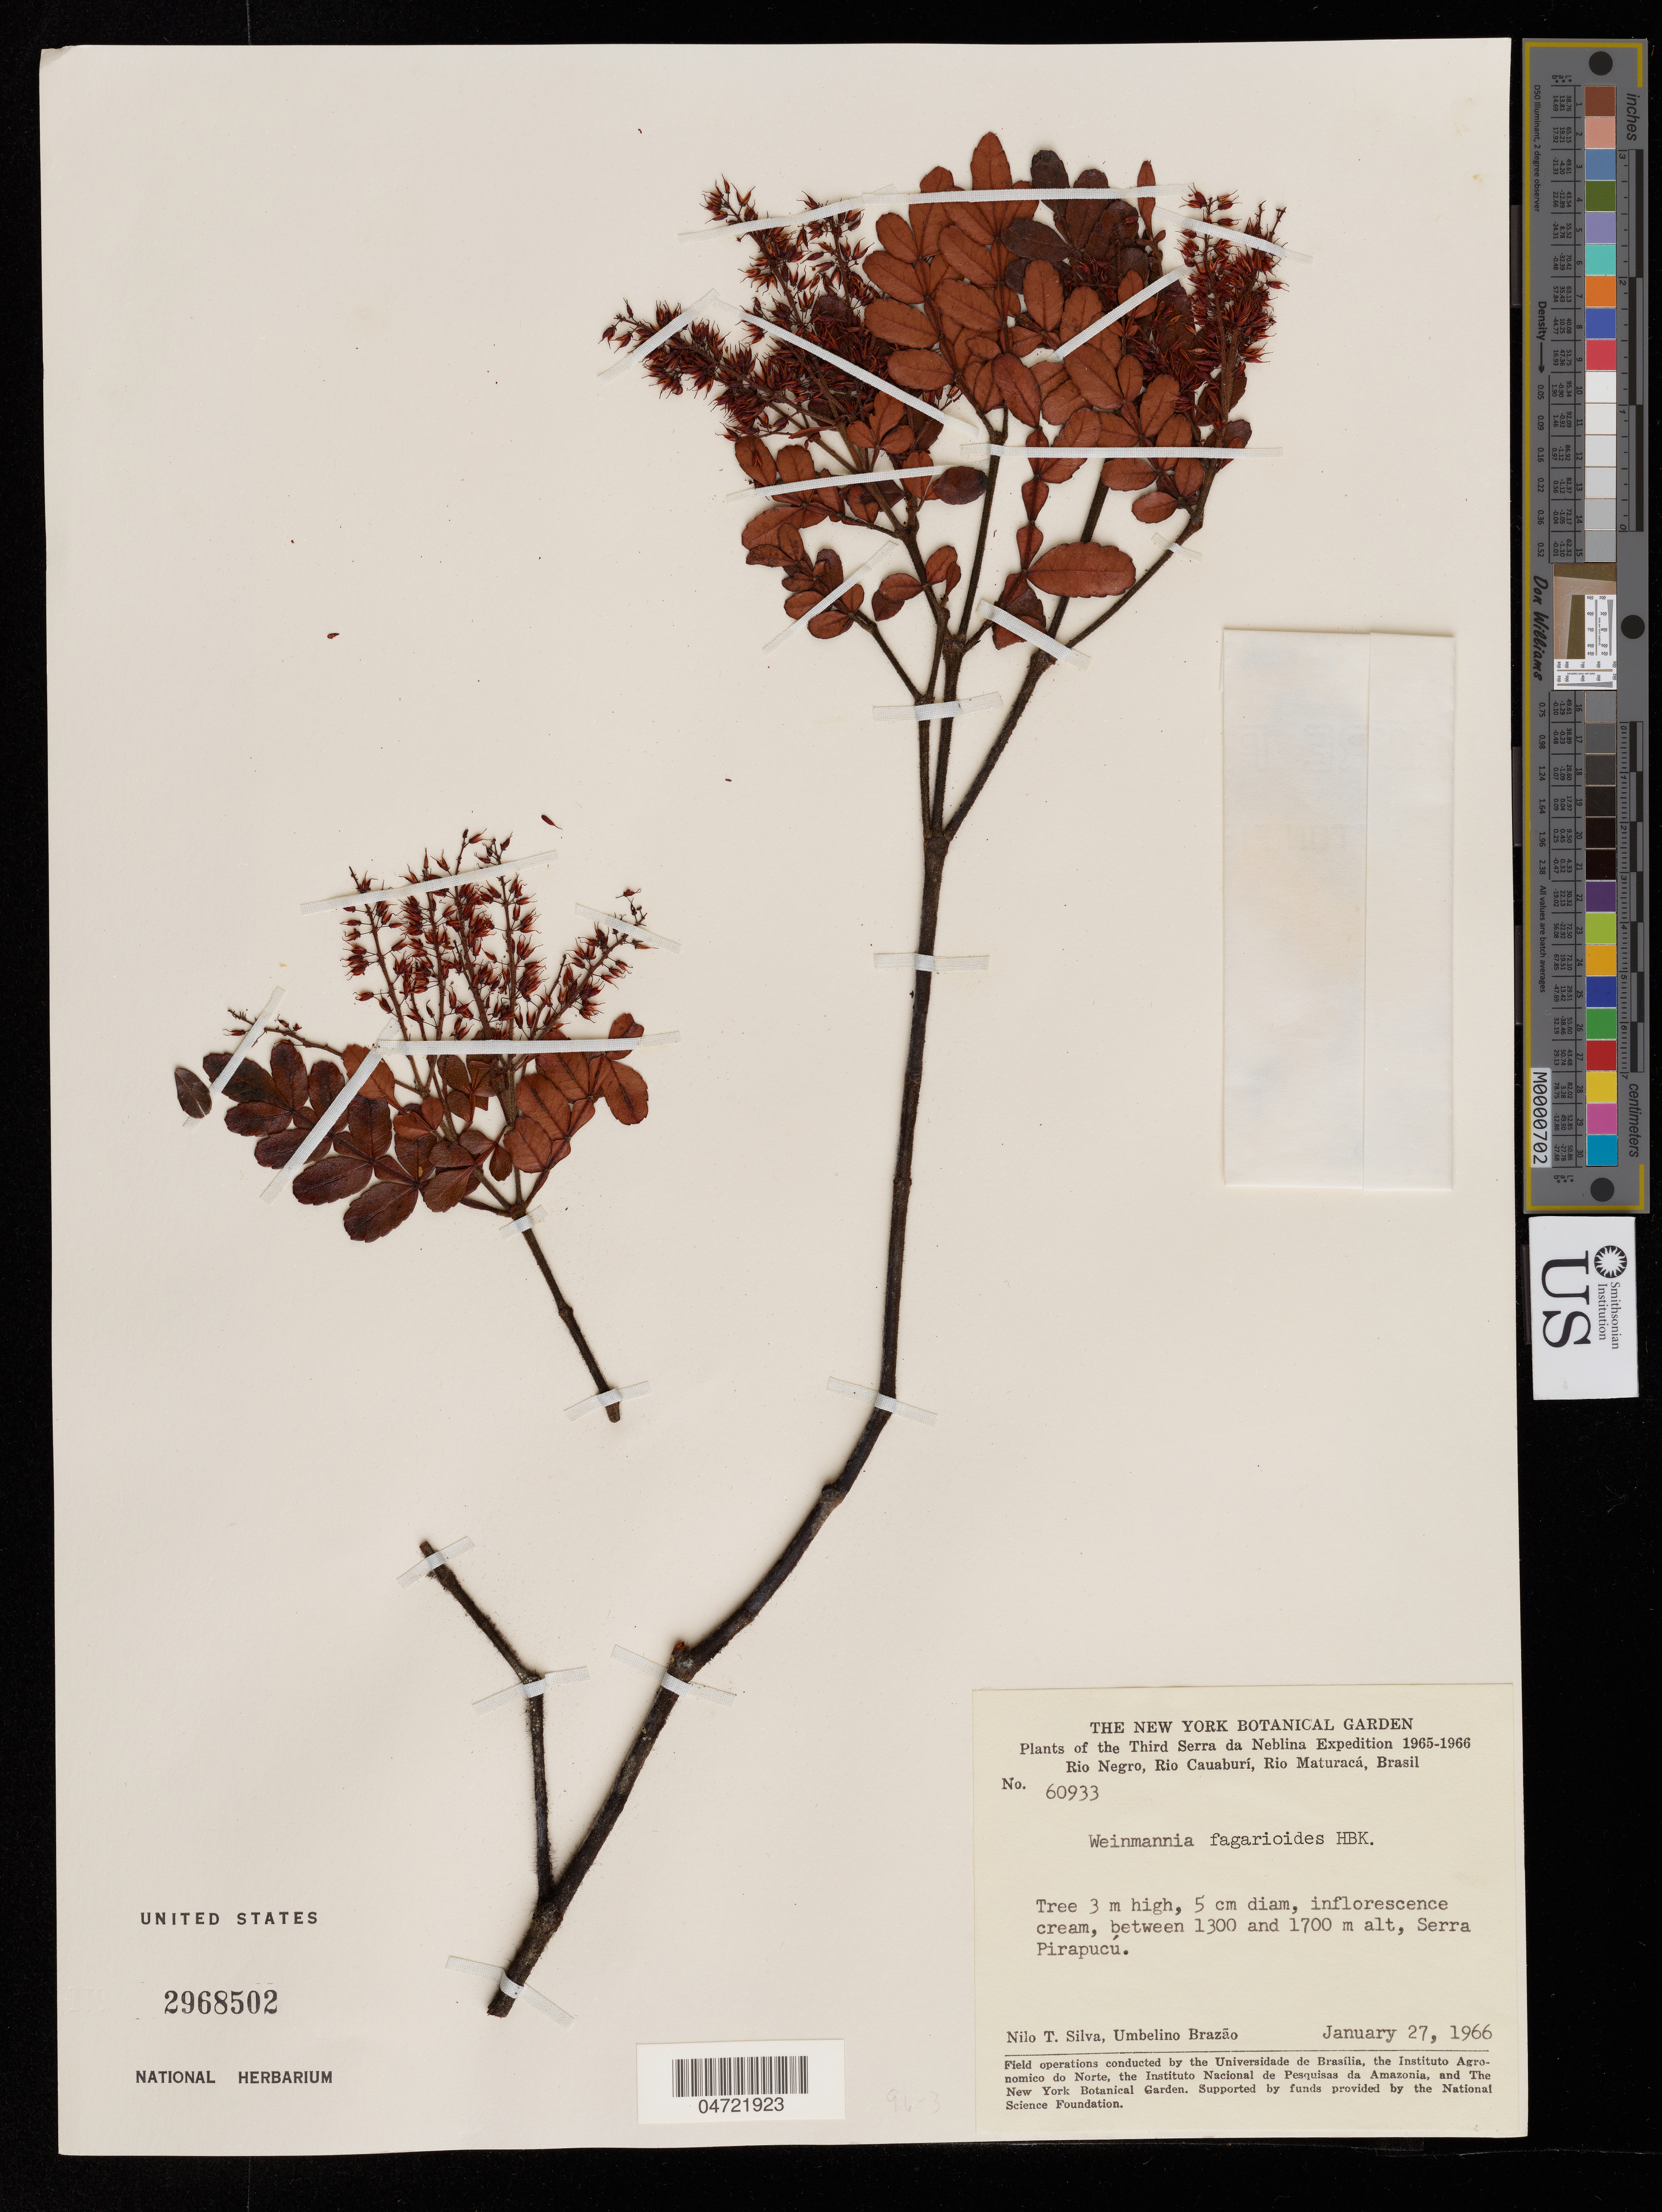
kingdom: Plantae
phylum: Tracheophyta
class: Magnoliopsida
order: Oxalidales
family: Cunoniaceae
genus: Weinmannia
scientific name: Weinmannia fagaroides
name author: Kunth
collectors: N. Silva & U. Brazão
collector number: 60933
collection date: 1966-01-27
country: Brazil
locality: Third Serra da Neblina, Rio Negro, Rio Cauaburi, Rio Maturaca, in low humid catinga forest, Serra Pirapucu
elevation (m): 1300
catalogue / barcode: US 2968502